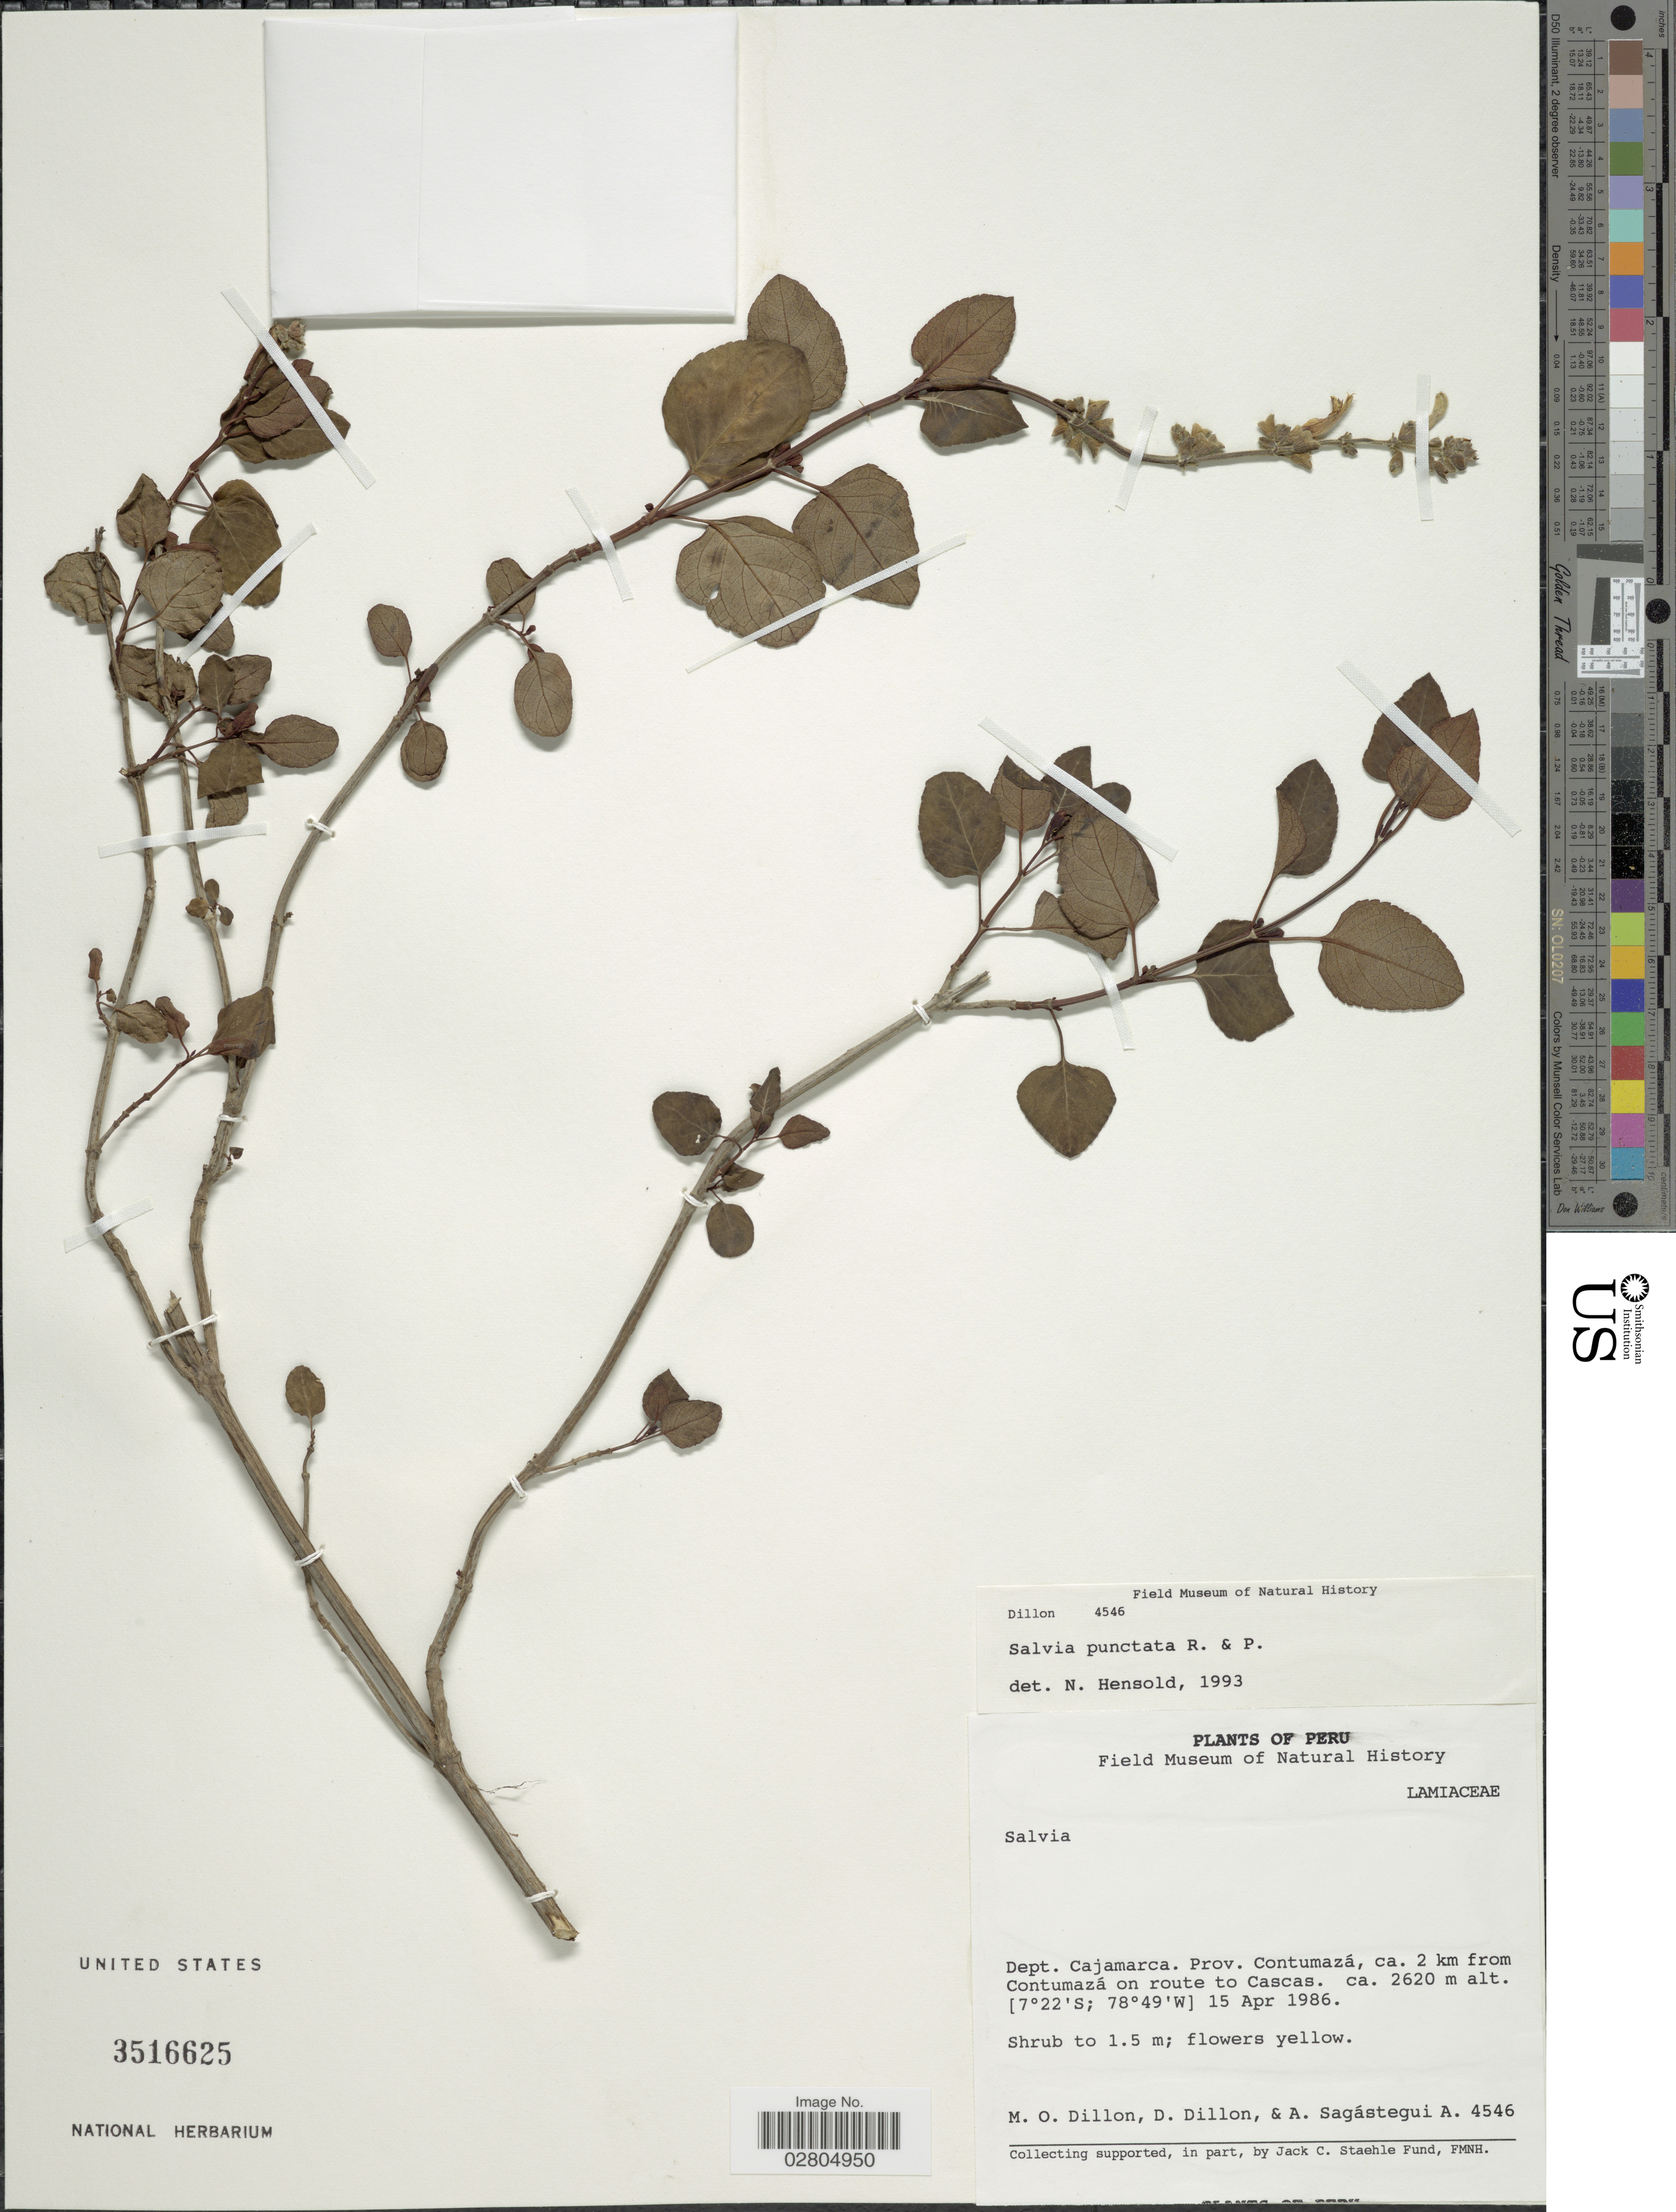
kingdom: Plantae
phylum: Tracheophyta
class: Magnoliopsida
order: Lamiales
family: Lamiaceae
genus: Salvia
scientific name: Salvia punctata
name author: Ruiz & Pav.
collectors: M. O. Dillon, D. Dillon & A. Sagástegui A.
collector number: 4546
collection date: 1986-04-15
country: Peru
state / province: Cajamarca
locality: Dept. Cajamarca. Prov. Contumazá, ca. 2 km from Contumazá on route to Cascas.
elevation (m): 2620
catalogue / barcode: US 3516625